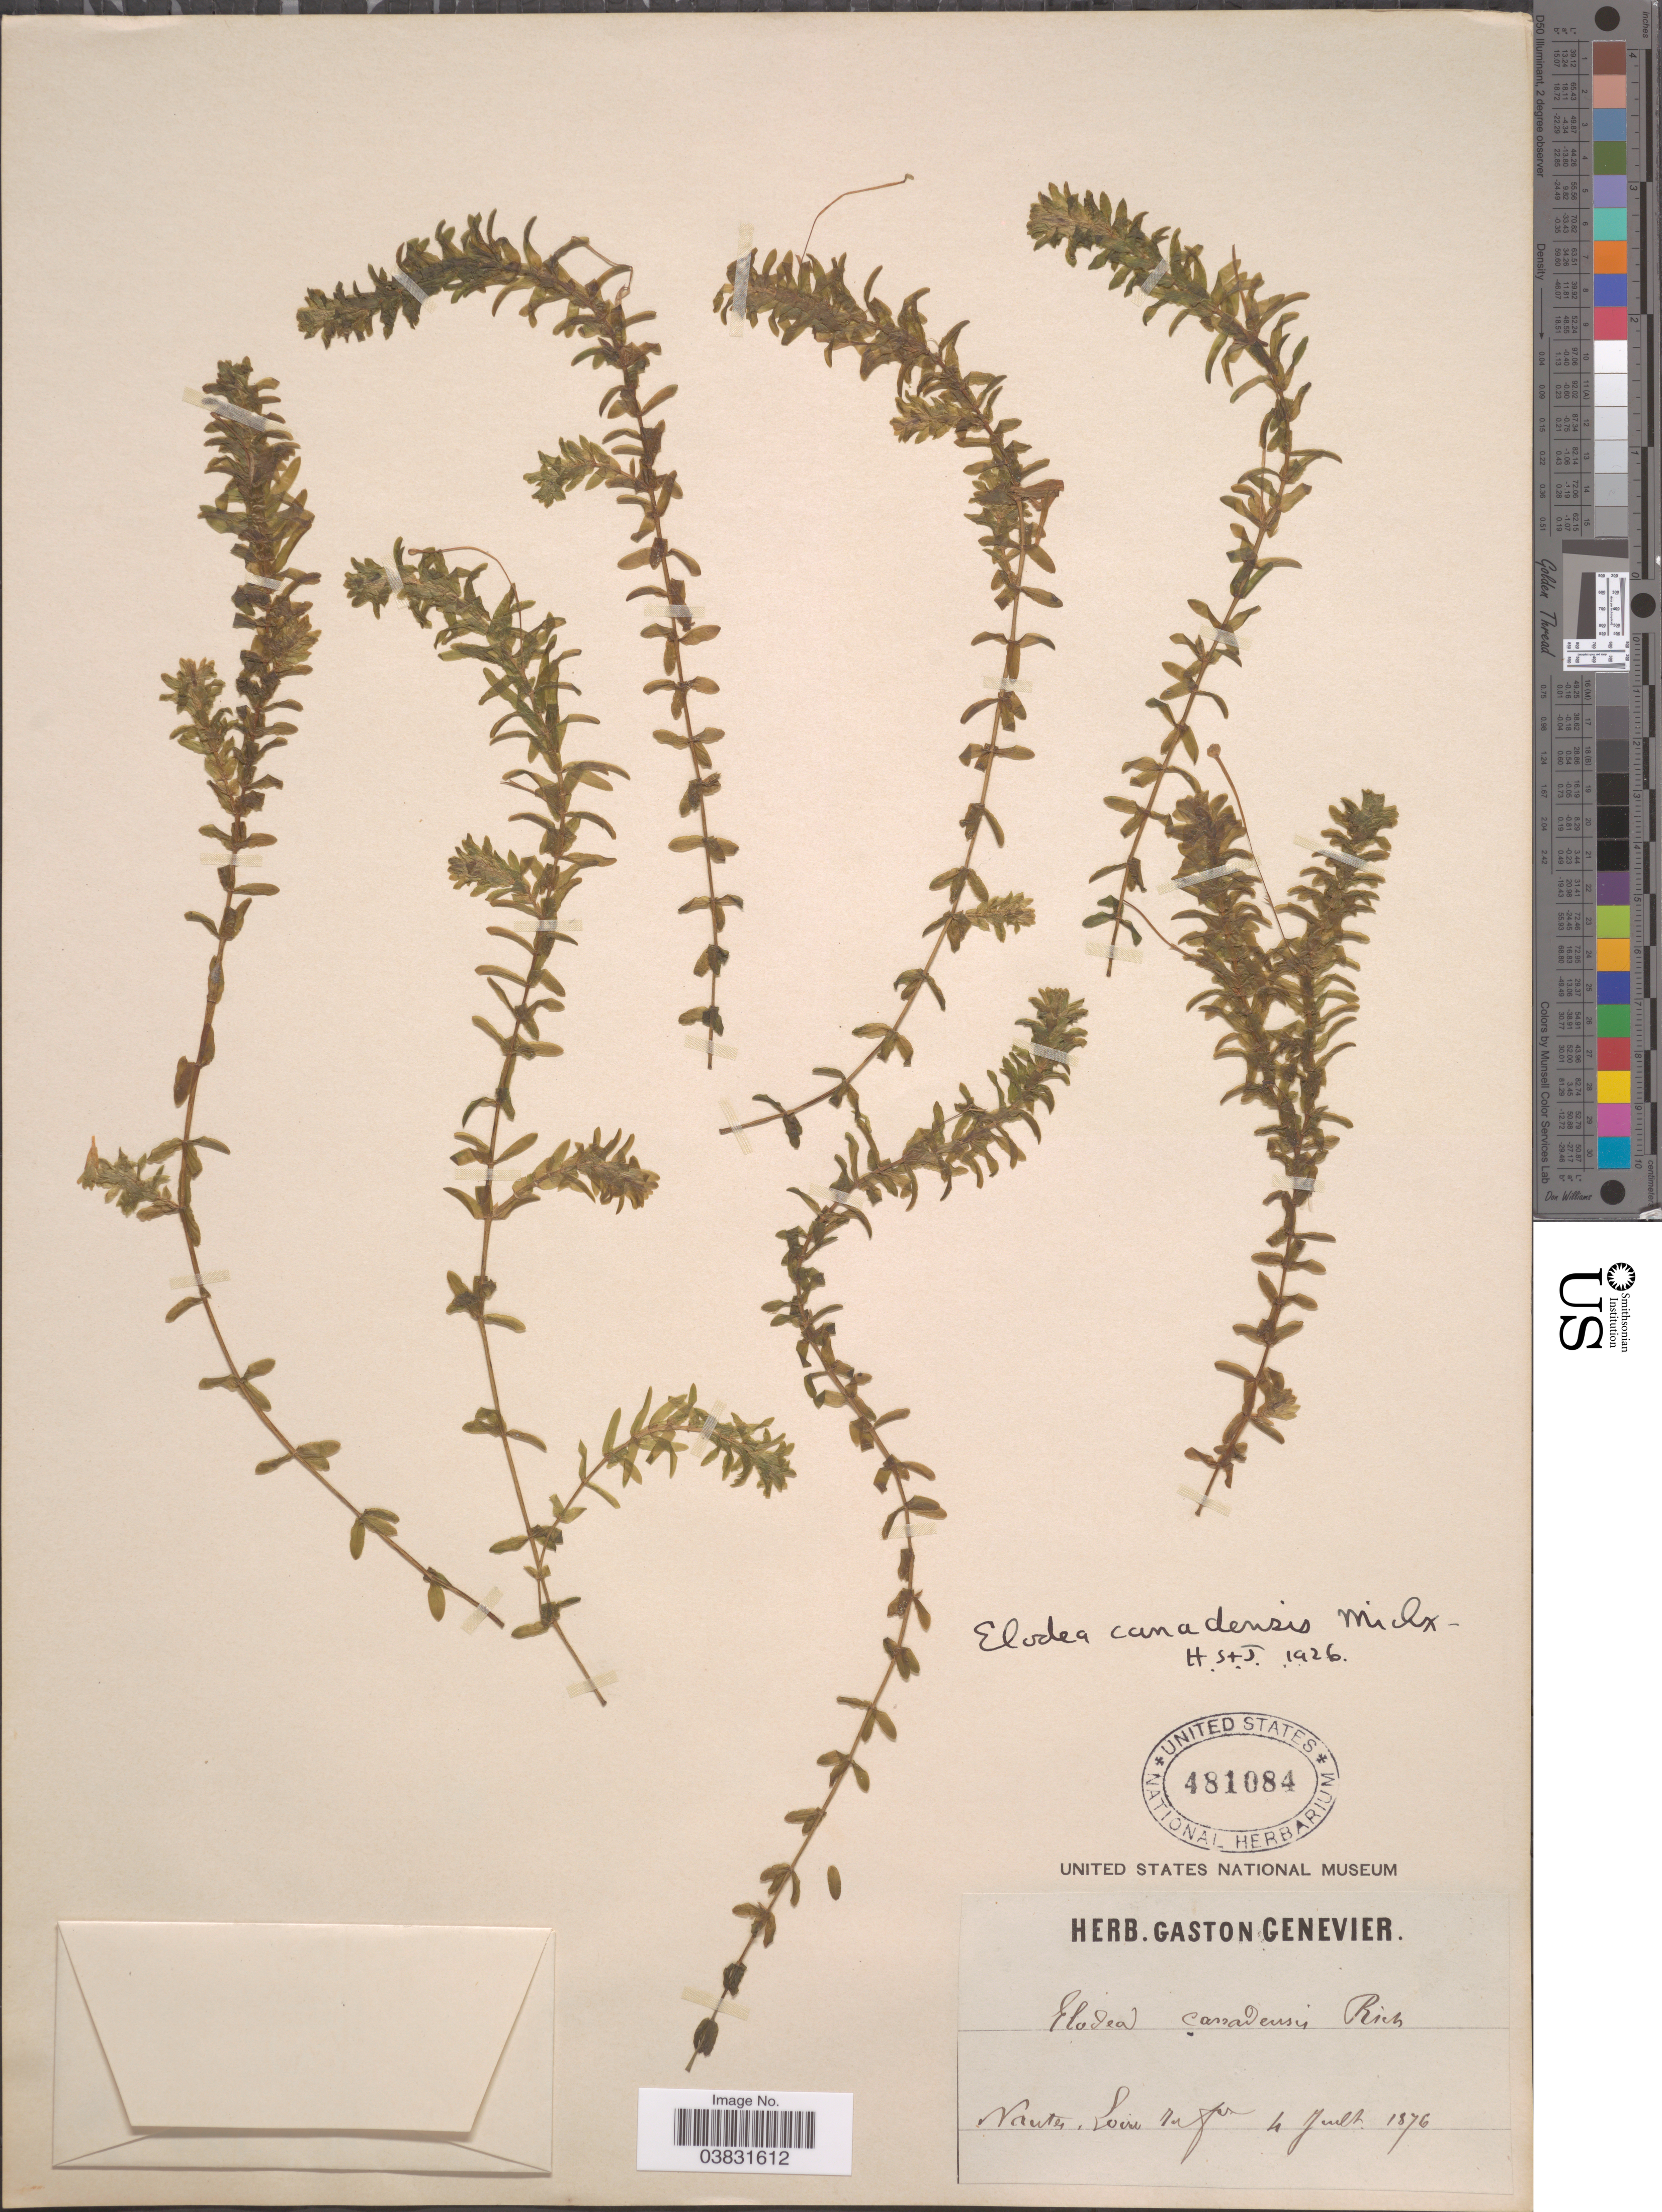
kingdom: Plantae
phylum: Tracheophyta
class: Liliopsida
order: Alismatales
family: Hydrocharitaceae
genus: Elodea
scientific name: Elodea canadensis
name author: Michx.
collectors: ex herb. G. Genevier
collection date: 1876-07-04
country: France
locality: Nantes. Loire.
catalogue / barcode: US 481084